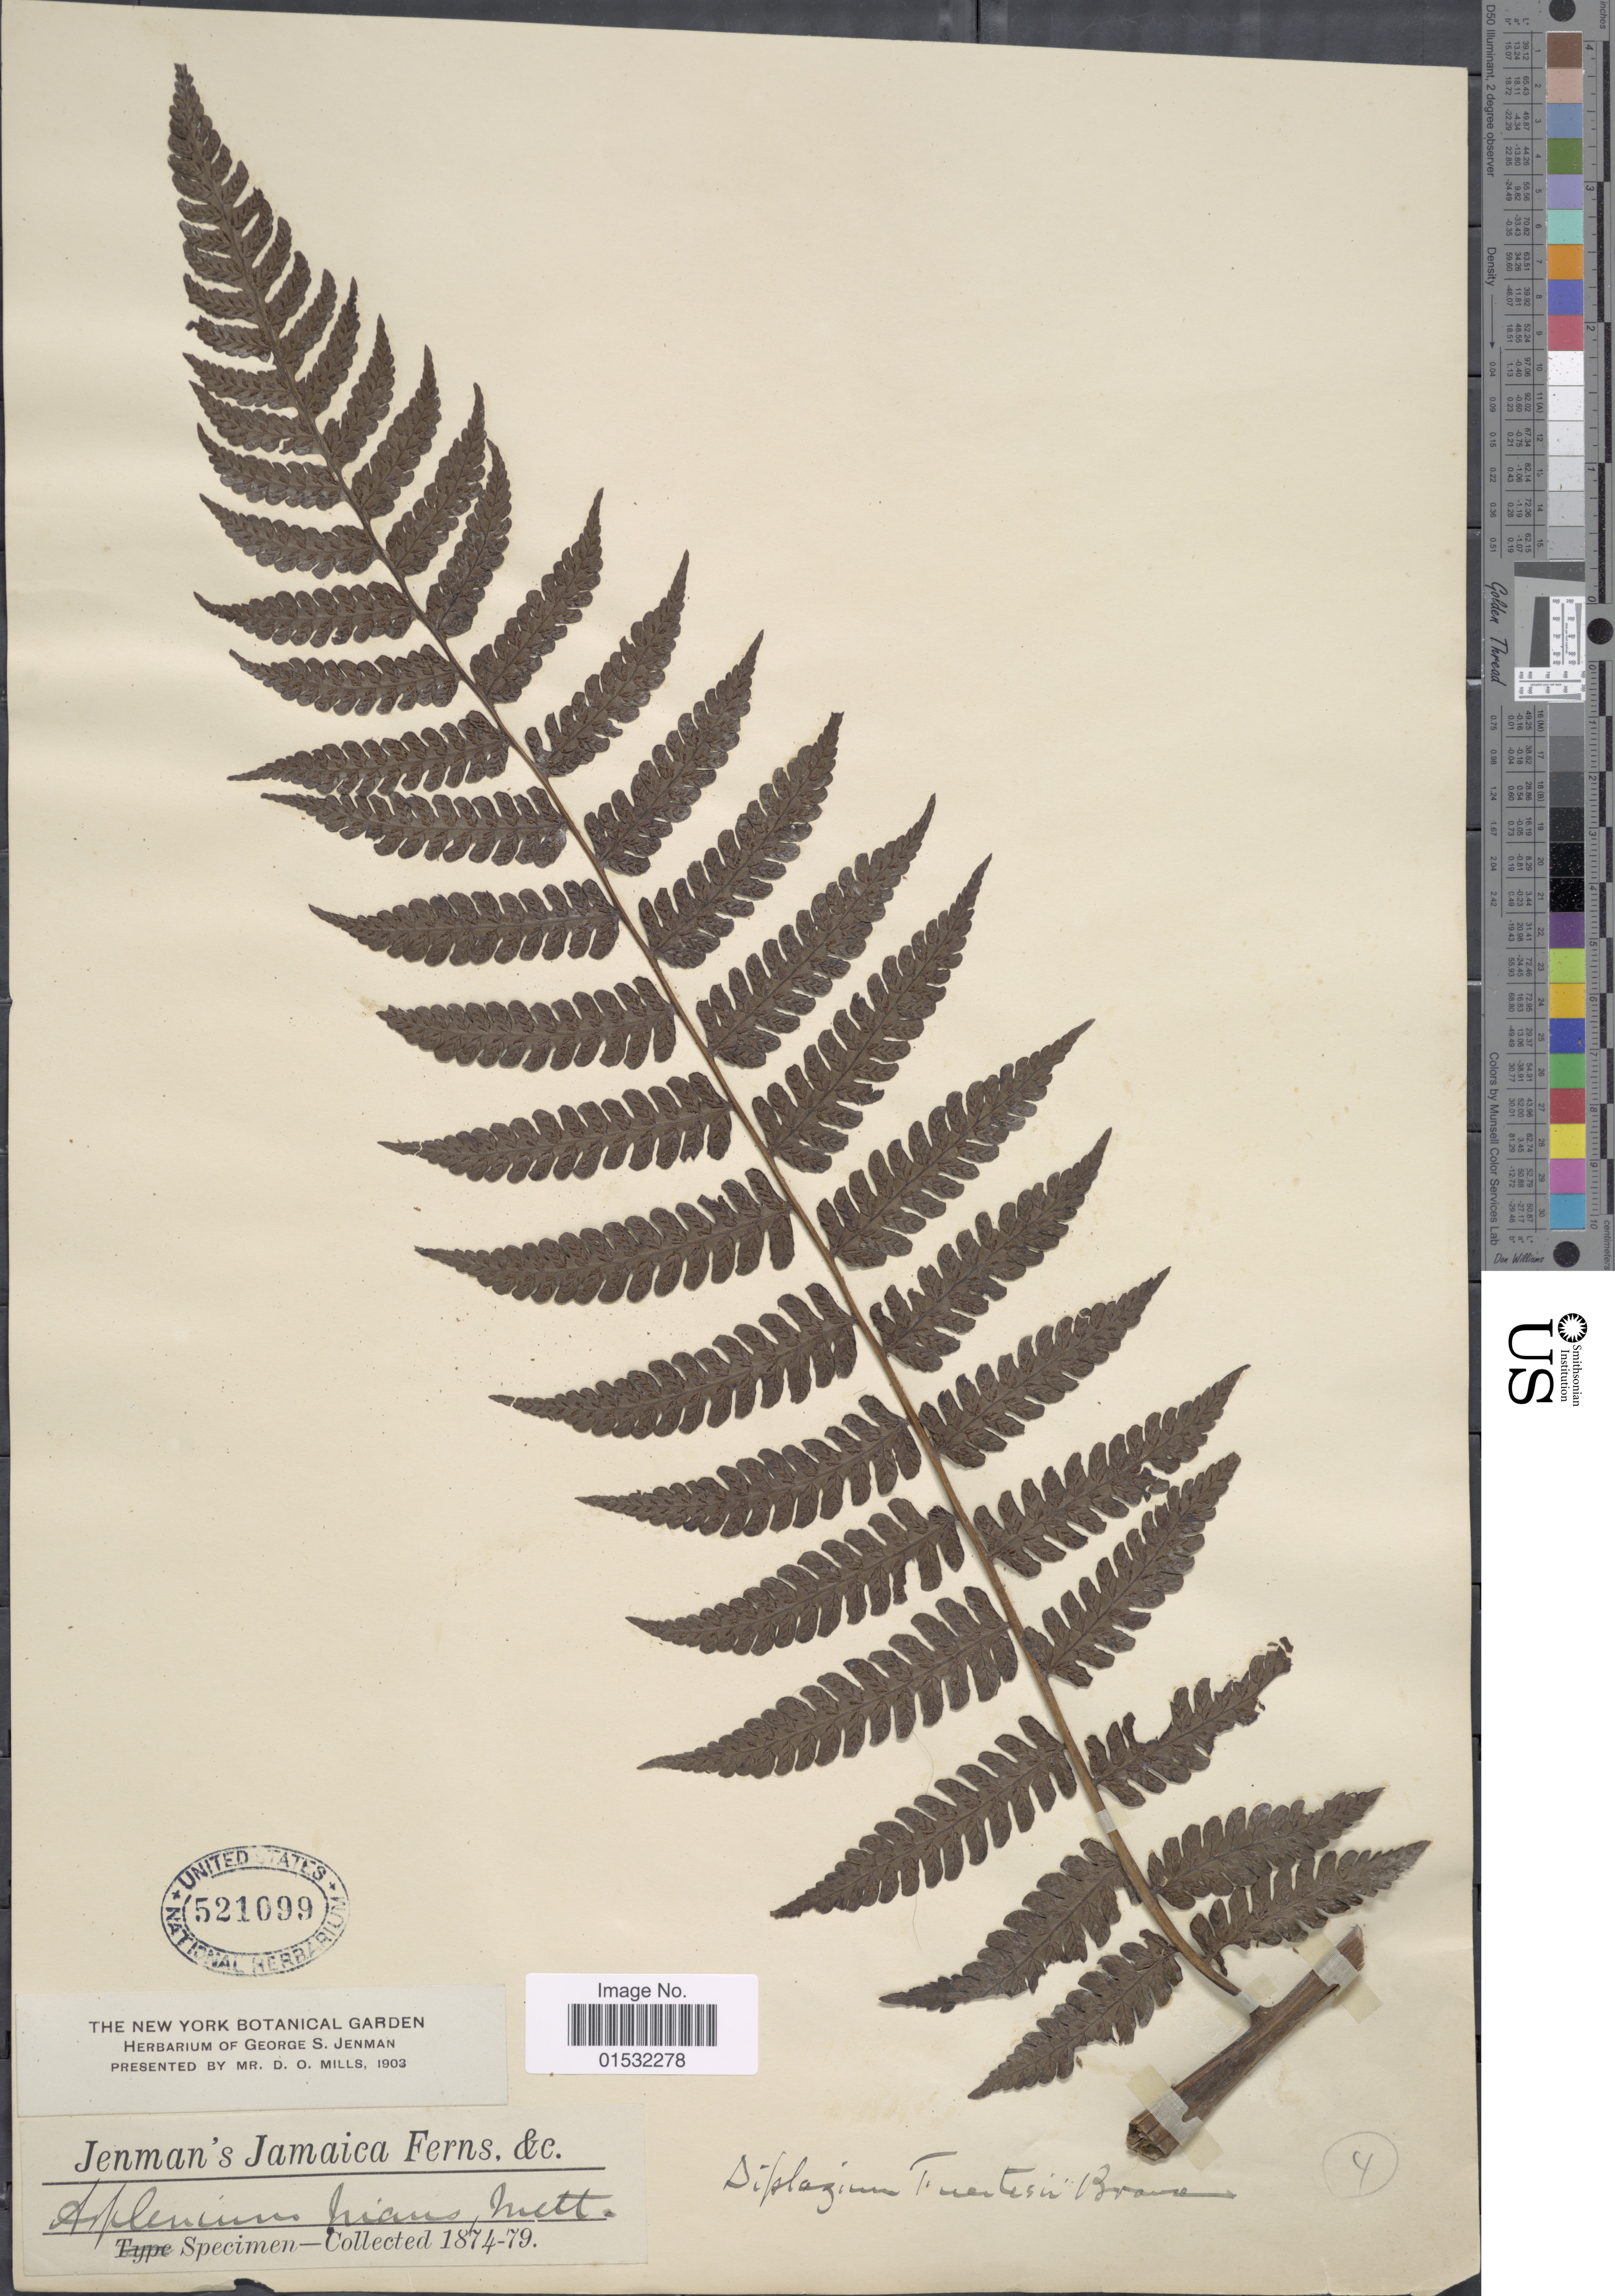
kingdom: Plantae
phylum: Tracheophyta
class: Polypodiopsida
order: Polypodiales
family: Athyriaceae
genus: Diplazium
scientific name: Diplazium fuertesii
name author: Brause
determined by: Sánchez, C.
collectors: -. Jenman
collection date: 1874/1879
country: Jamaica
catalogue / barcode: US 521099